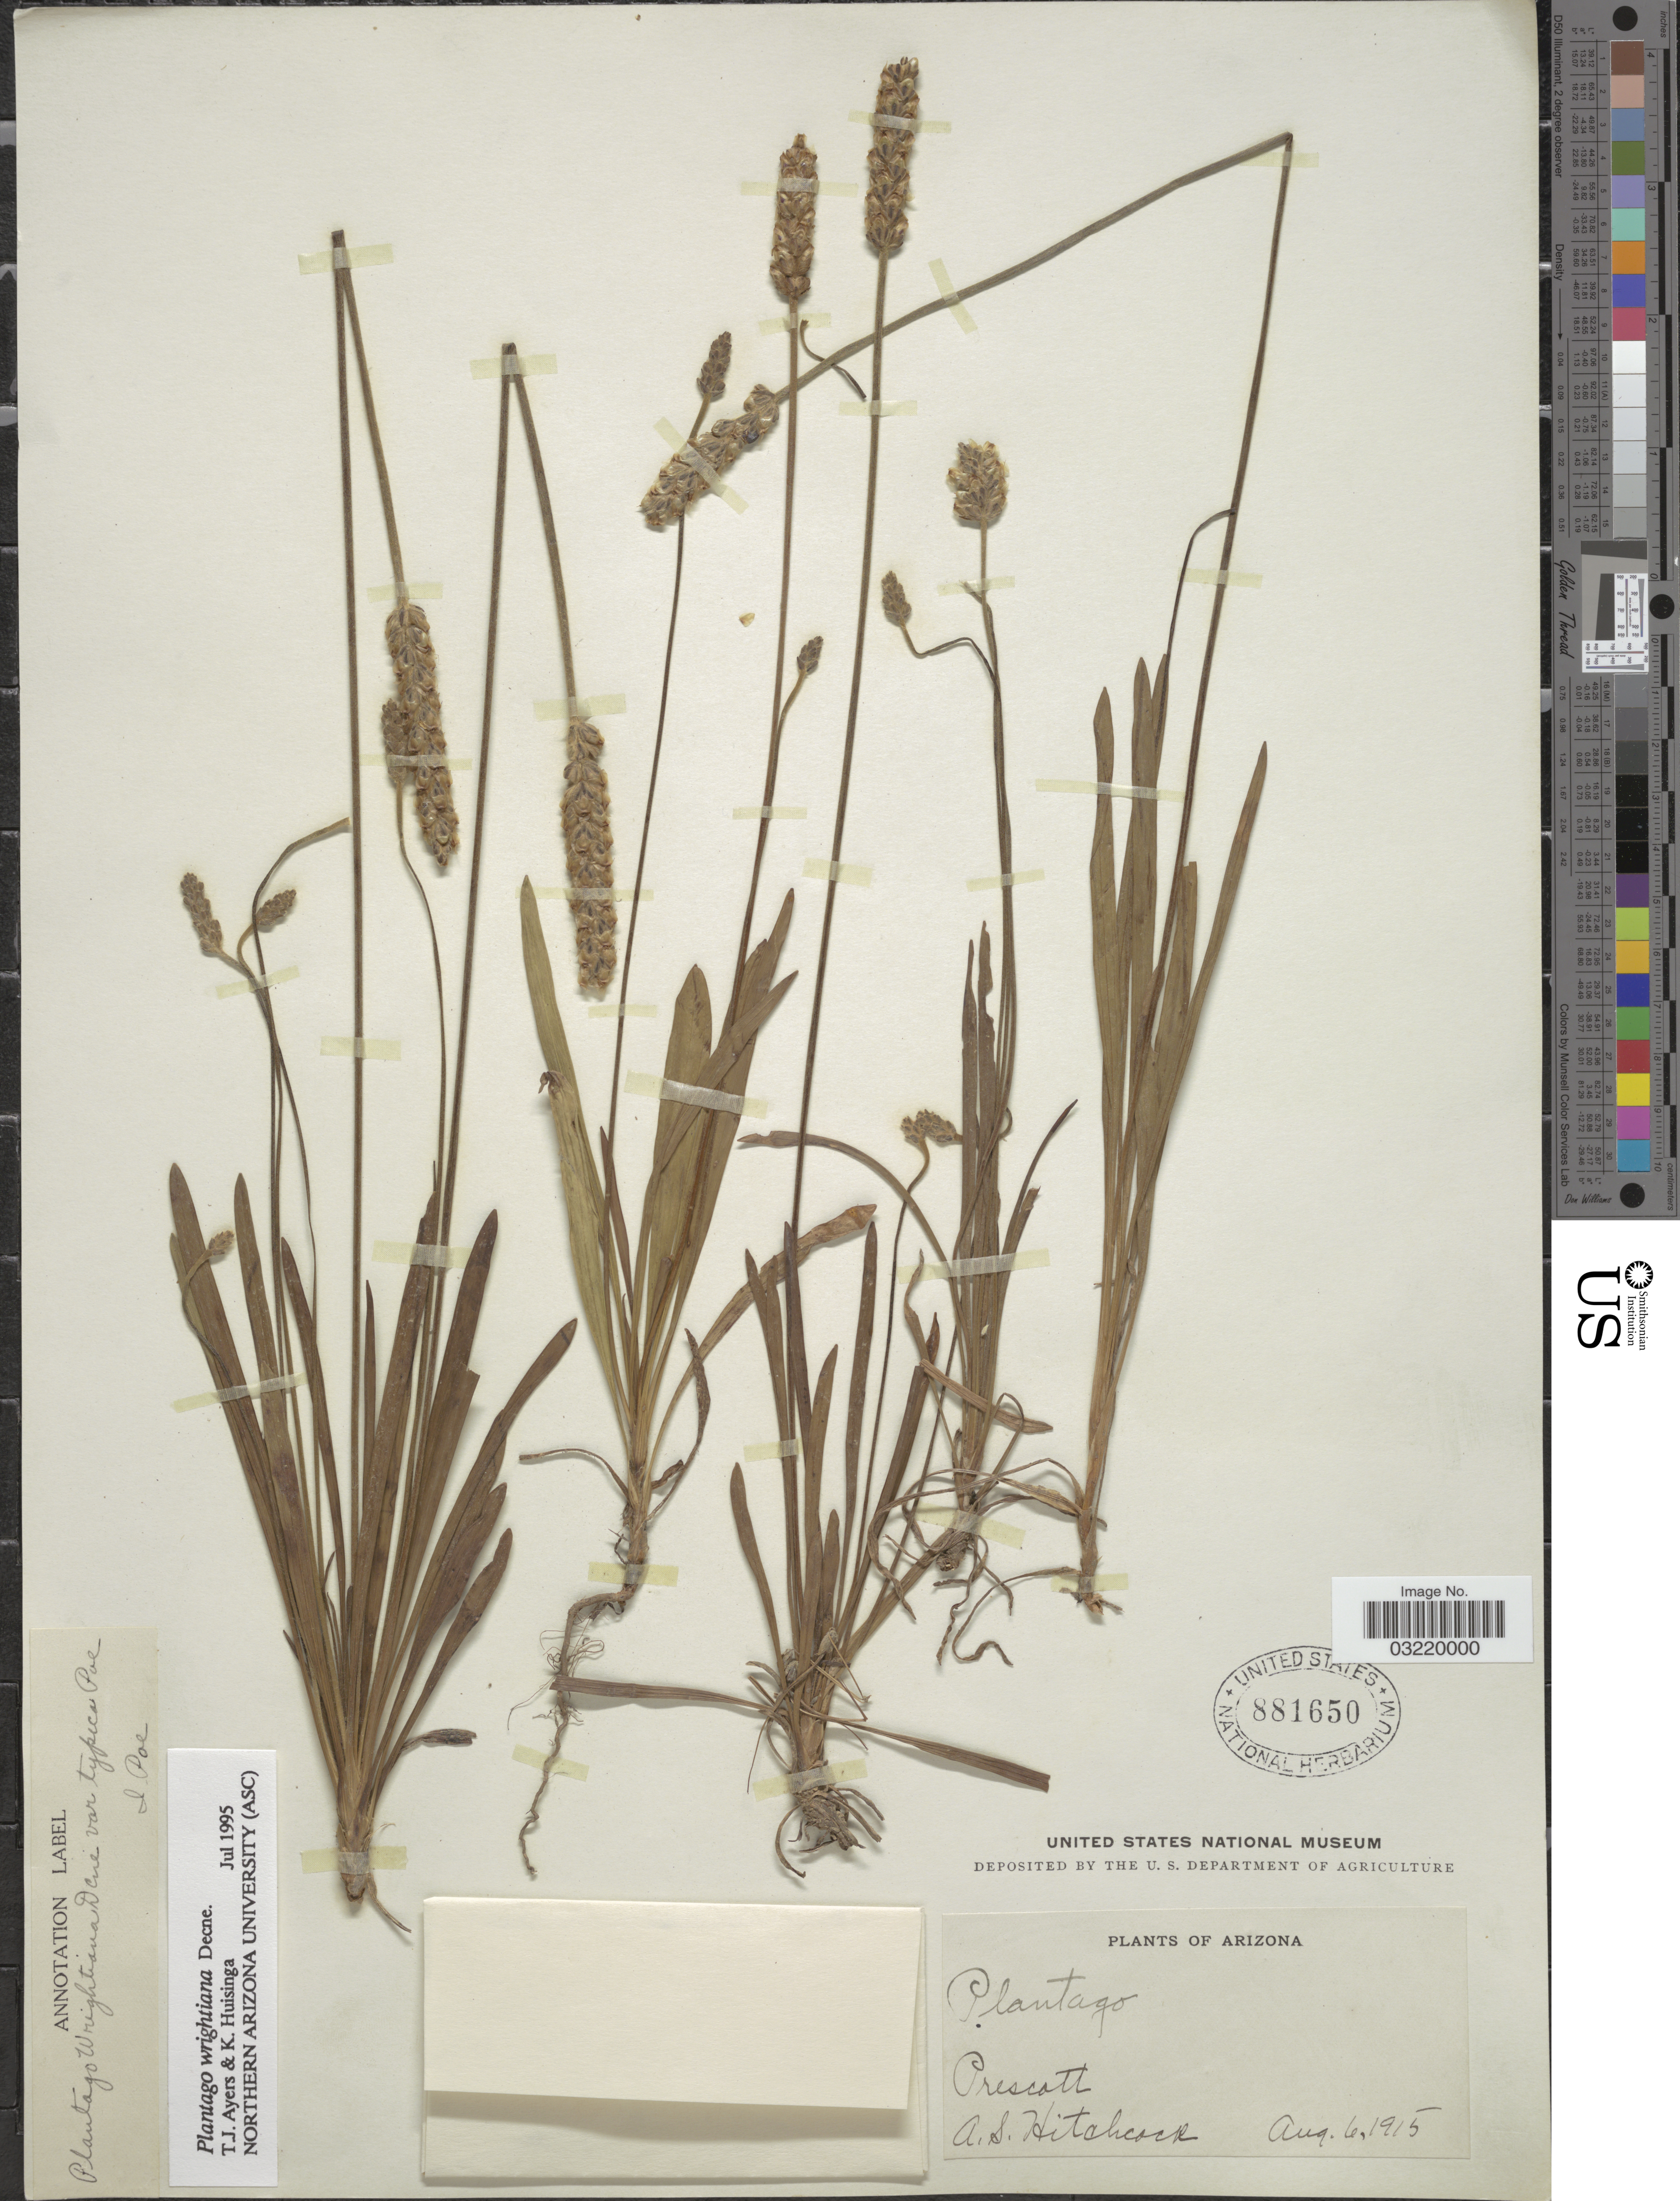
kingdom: Plantae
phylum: Tracheophyta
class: Magnoliopsida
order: Lamiales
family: Plantaginaceae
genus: Plantago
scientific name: Plantago wrightiana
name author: Decne. ex A. DC.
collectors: A. S. Hitchcock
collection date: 1915-08-06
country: United States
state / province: Arizona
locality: Prescott.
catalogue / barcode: US 881650